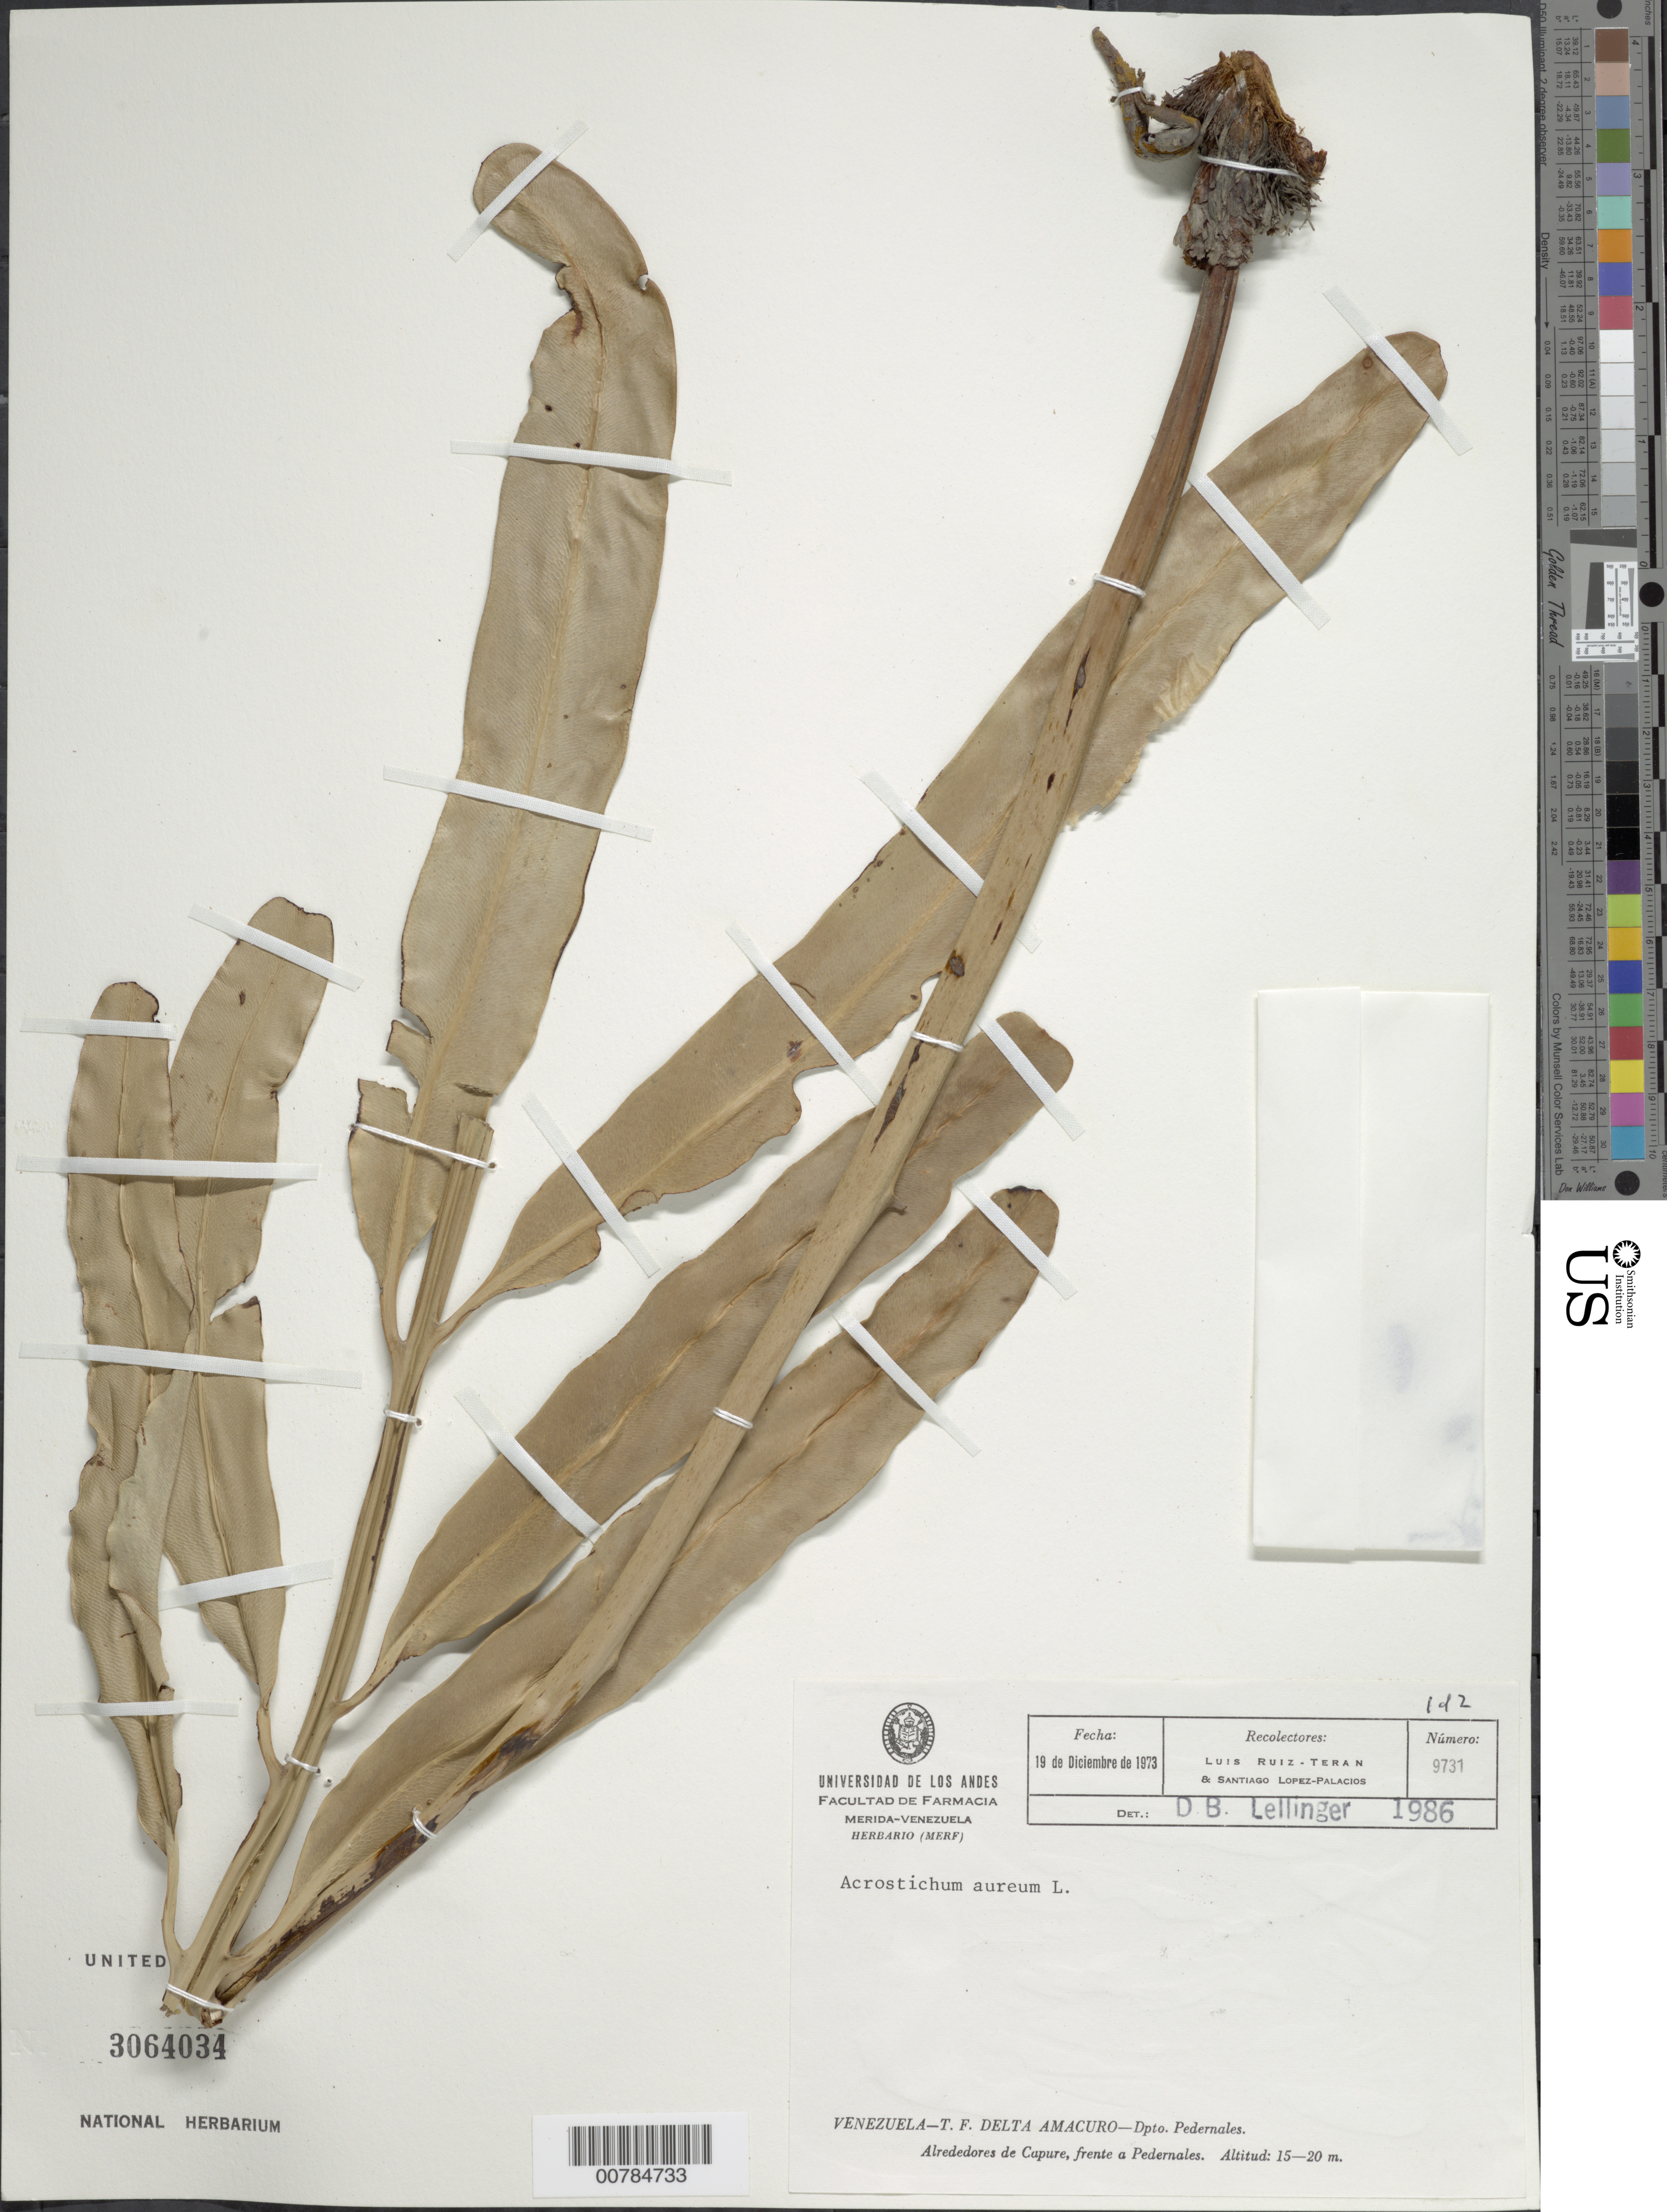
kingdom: Plantae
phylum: Tracheophyta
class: Polypodiopsida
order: Polypodiales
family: Pteridaceae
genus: Acrostichum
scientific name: Acrostichum aureum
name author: L.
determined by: Lellinger, David B., (BOT), Smithsonian Institution - National Museum of Natural History (UNITED STATES)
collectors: L. E. Ruíz-Terán & S. López-Palacios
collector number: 9731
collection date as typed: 19-Dec-73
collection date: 1973-12-19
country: Venezuela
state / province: Delta Amacuro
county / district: Pedernales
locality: Capure, alrededores, frente a Pedernales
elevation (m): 15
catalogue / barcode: US 3064034